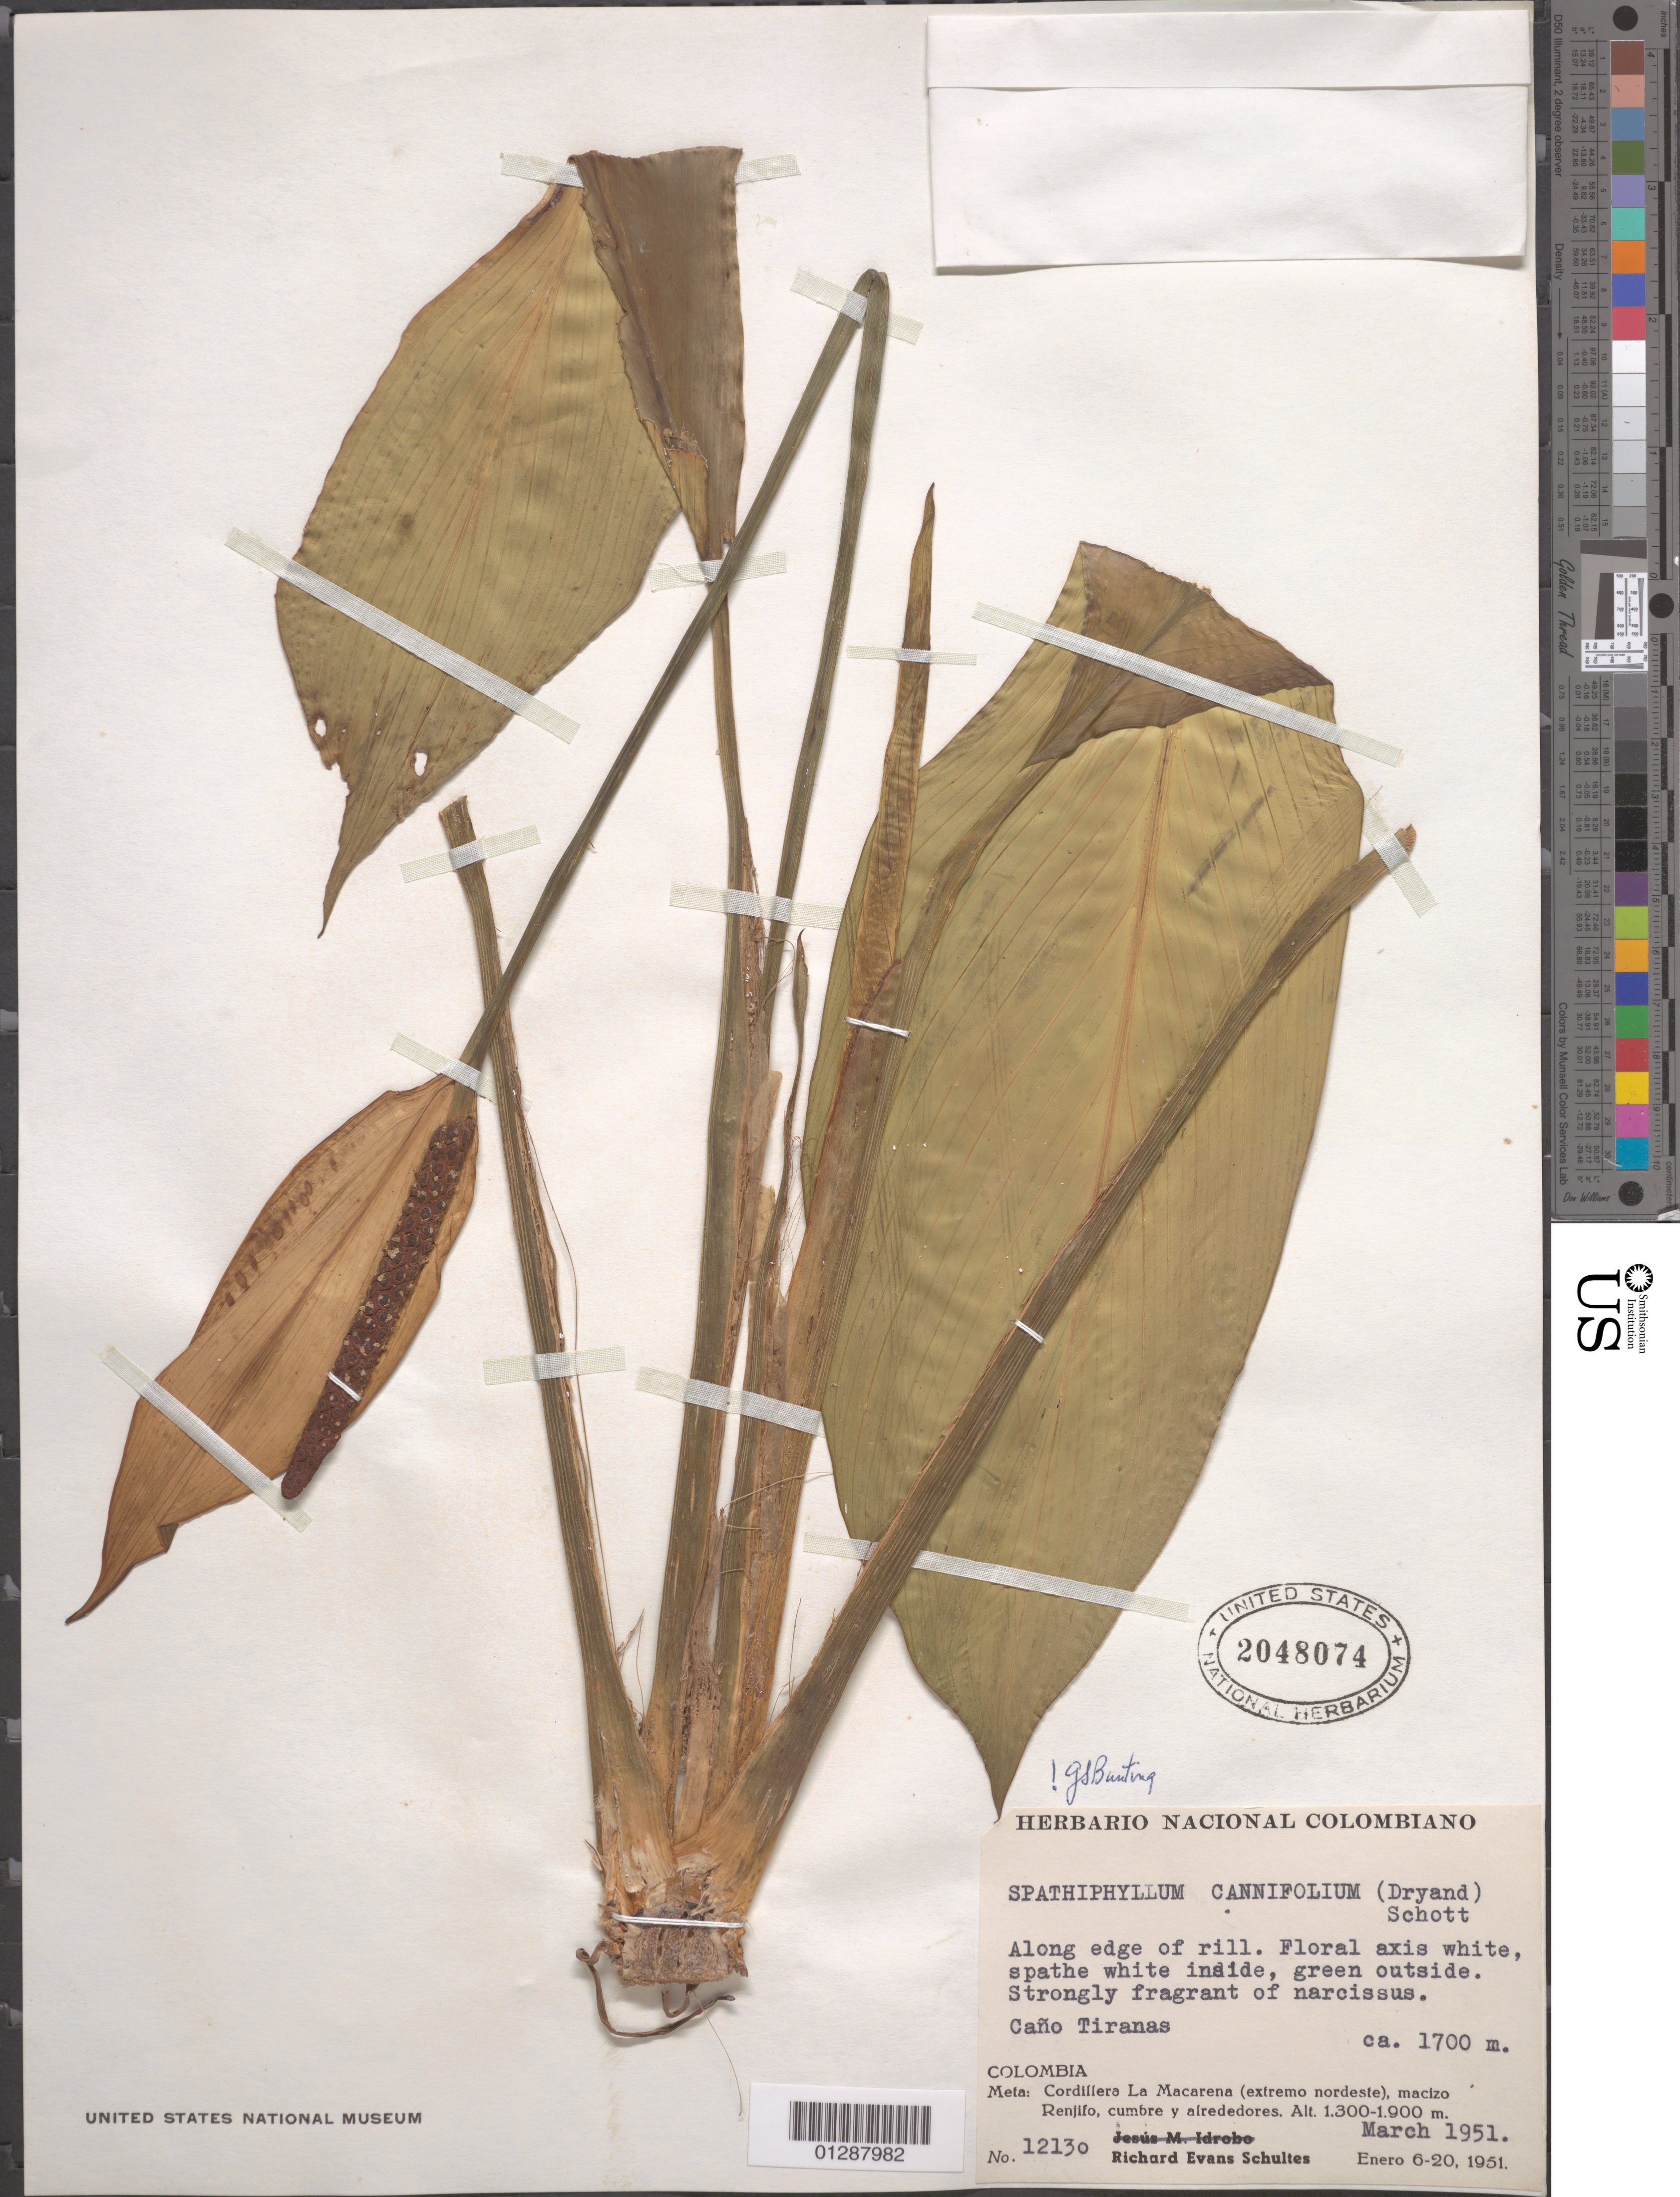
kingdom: Plantae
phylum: Tracheophyta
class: Liliopsida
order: Alismatales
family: Araceae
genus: Spathiphyllum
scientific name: Spathiphyllum cannifolium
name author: (Dryand. ex Sims) Schott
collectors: R. E. Schultes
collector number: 12130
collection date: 1951-03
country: Colombia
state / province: Meta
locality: Along edge of rill. Caño Tiranas. Cordillera La Macarena (extremo nordeste), macizo, Renjifo, cumbre y alrededores.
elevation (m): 1700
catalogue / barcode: US 2048074